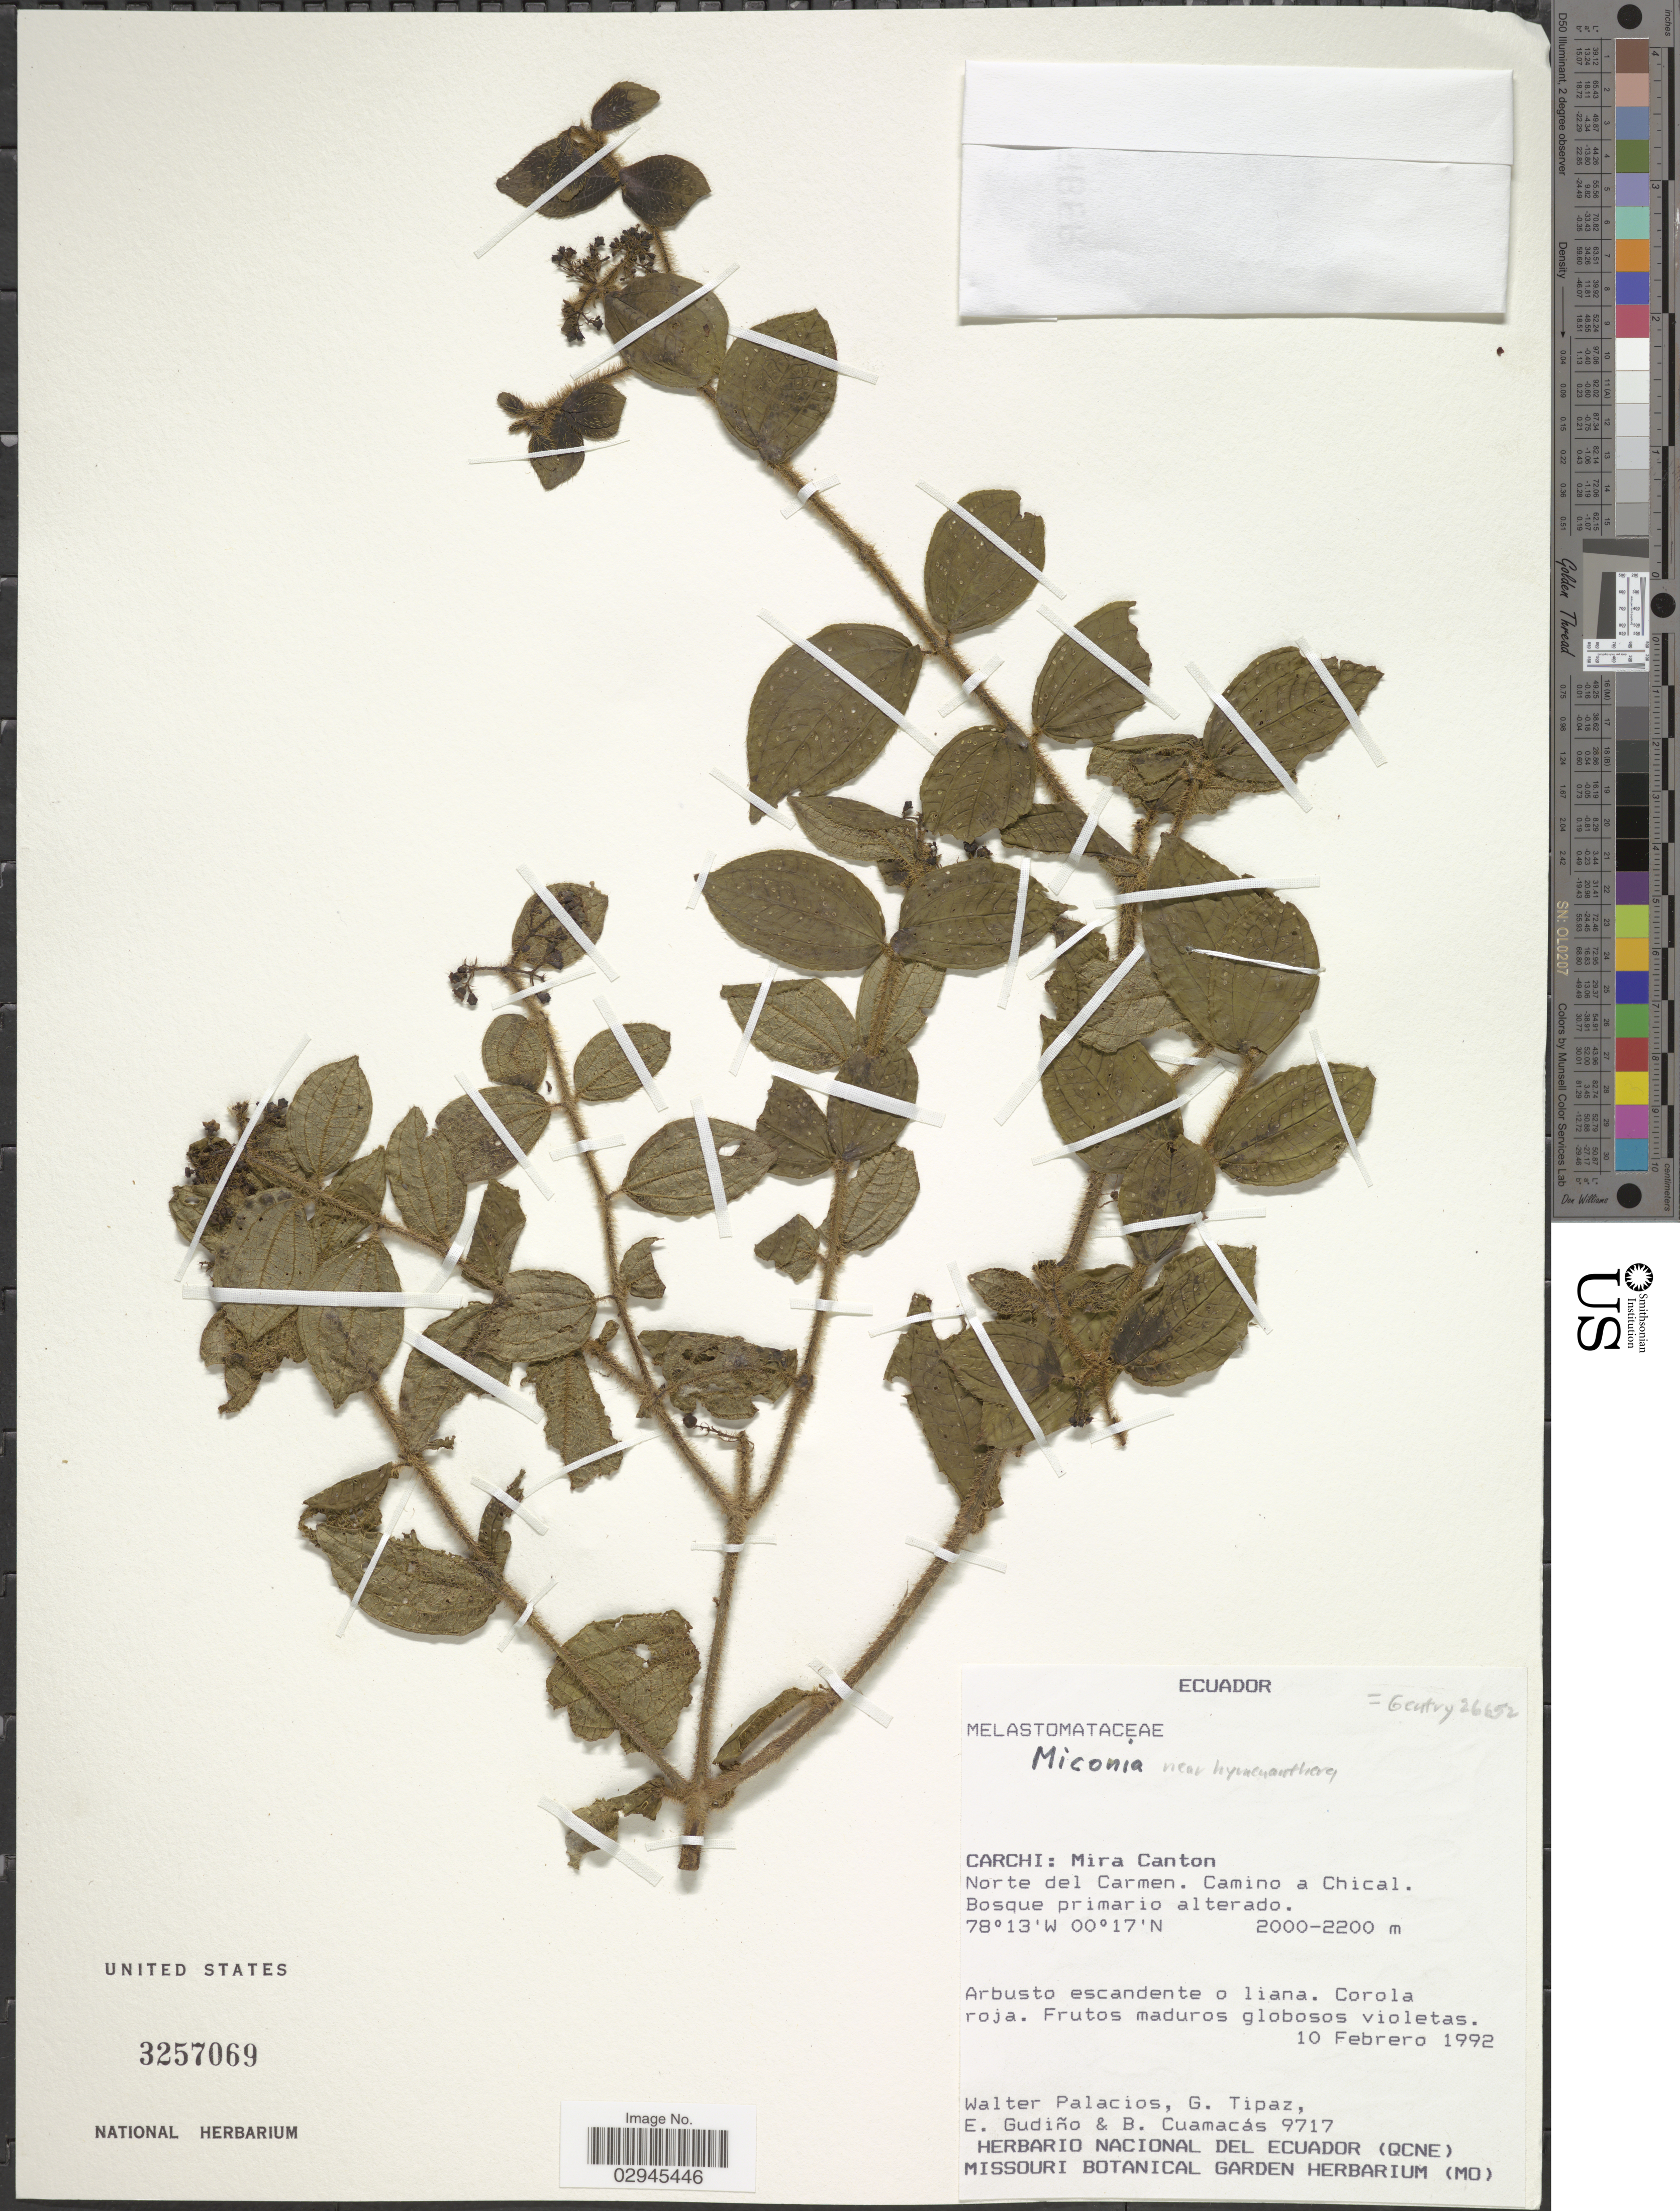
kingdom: Plantae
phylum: Tracheophyta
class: Magnoliopsida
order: Myrtales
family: Melastomataceae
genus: Miconia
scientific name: Miconia sp.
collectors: W. Palacios, G. Tipaz, E. Gudiño & B. Cuamacas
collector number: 9717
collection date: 1992-02-10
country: Ecuador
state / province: Carchi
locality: Mira Canton. Norte del Carmen. Camino a Chical.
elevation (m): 2000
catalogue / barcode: US 3257069